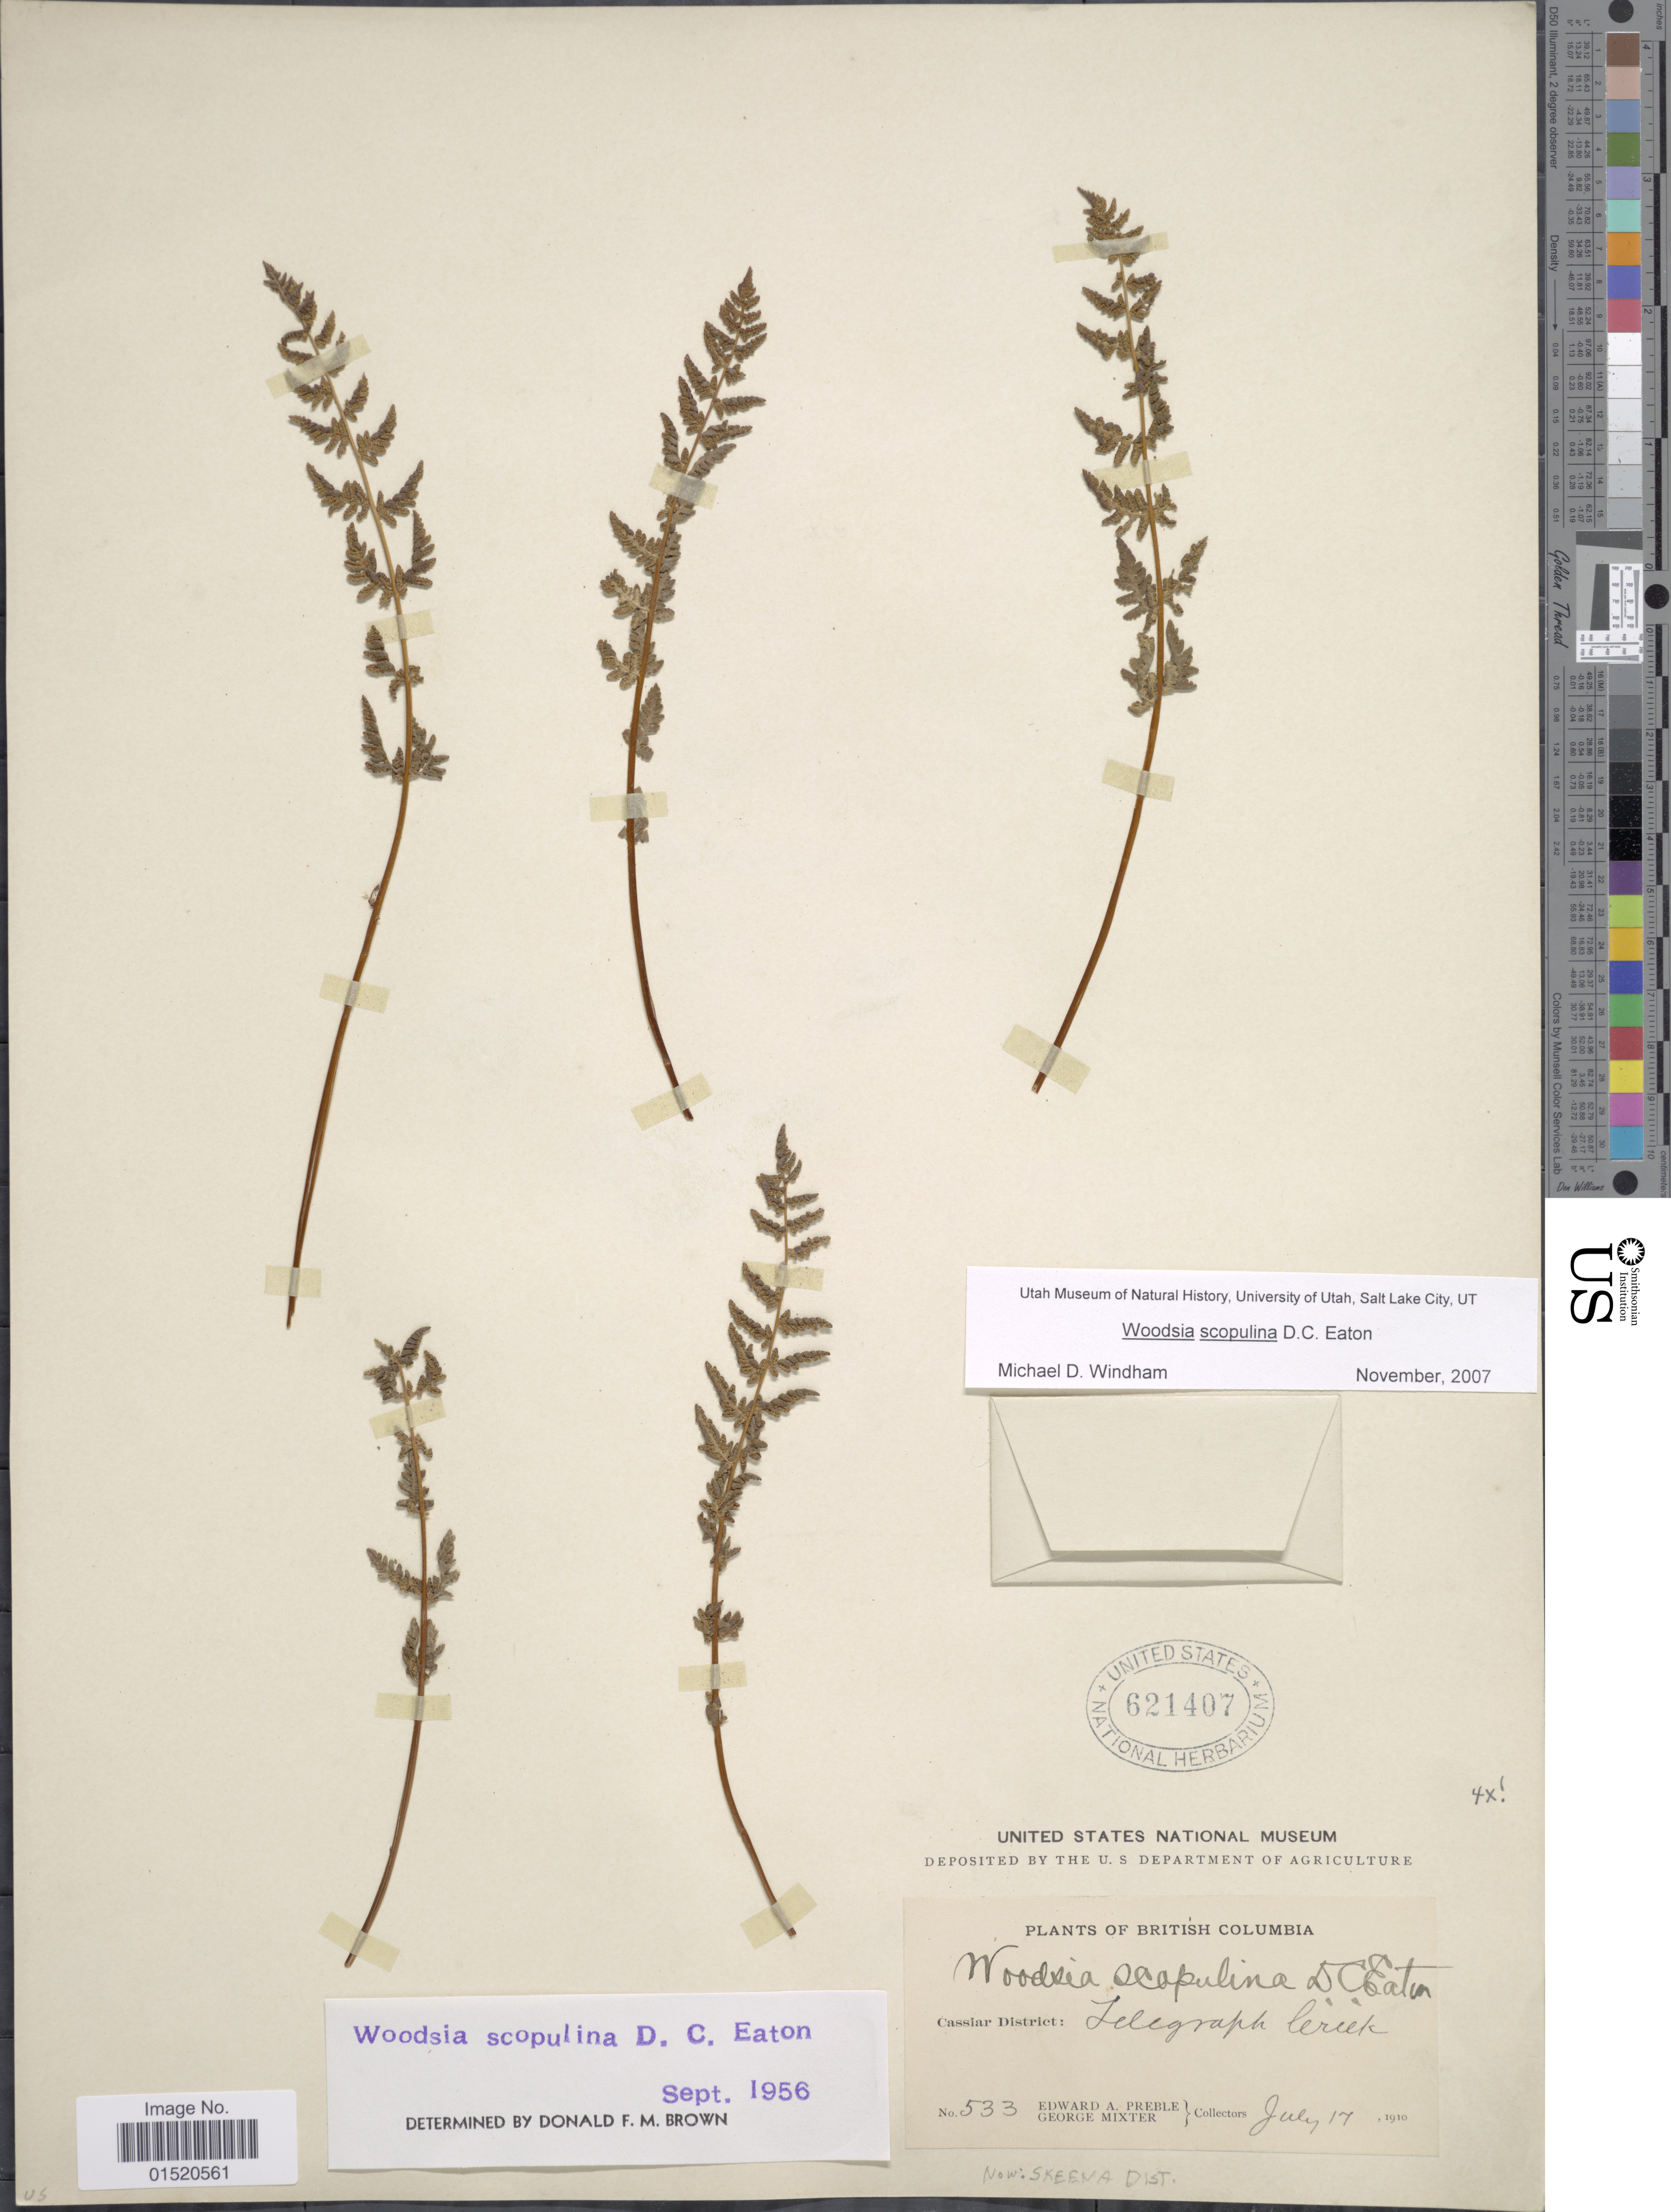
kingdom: Plantae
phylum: Tracheophyta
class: Polypodiopsida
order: Polypodiales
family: Woodsiaceae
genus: Woodsia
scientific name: Woodsia scopulina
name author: D.C. Eaton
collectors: E. Preble & G. Mixter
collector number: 533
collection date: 1910-07-17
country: Canada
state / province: British Columbia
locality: Cassiar District: Jelegraph Creek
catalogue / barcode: US 621407